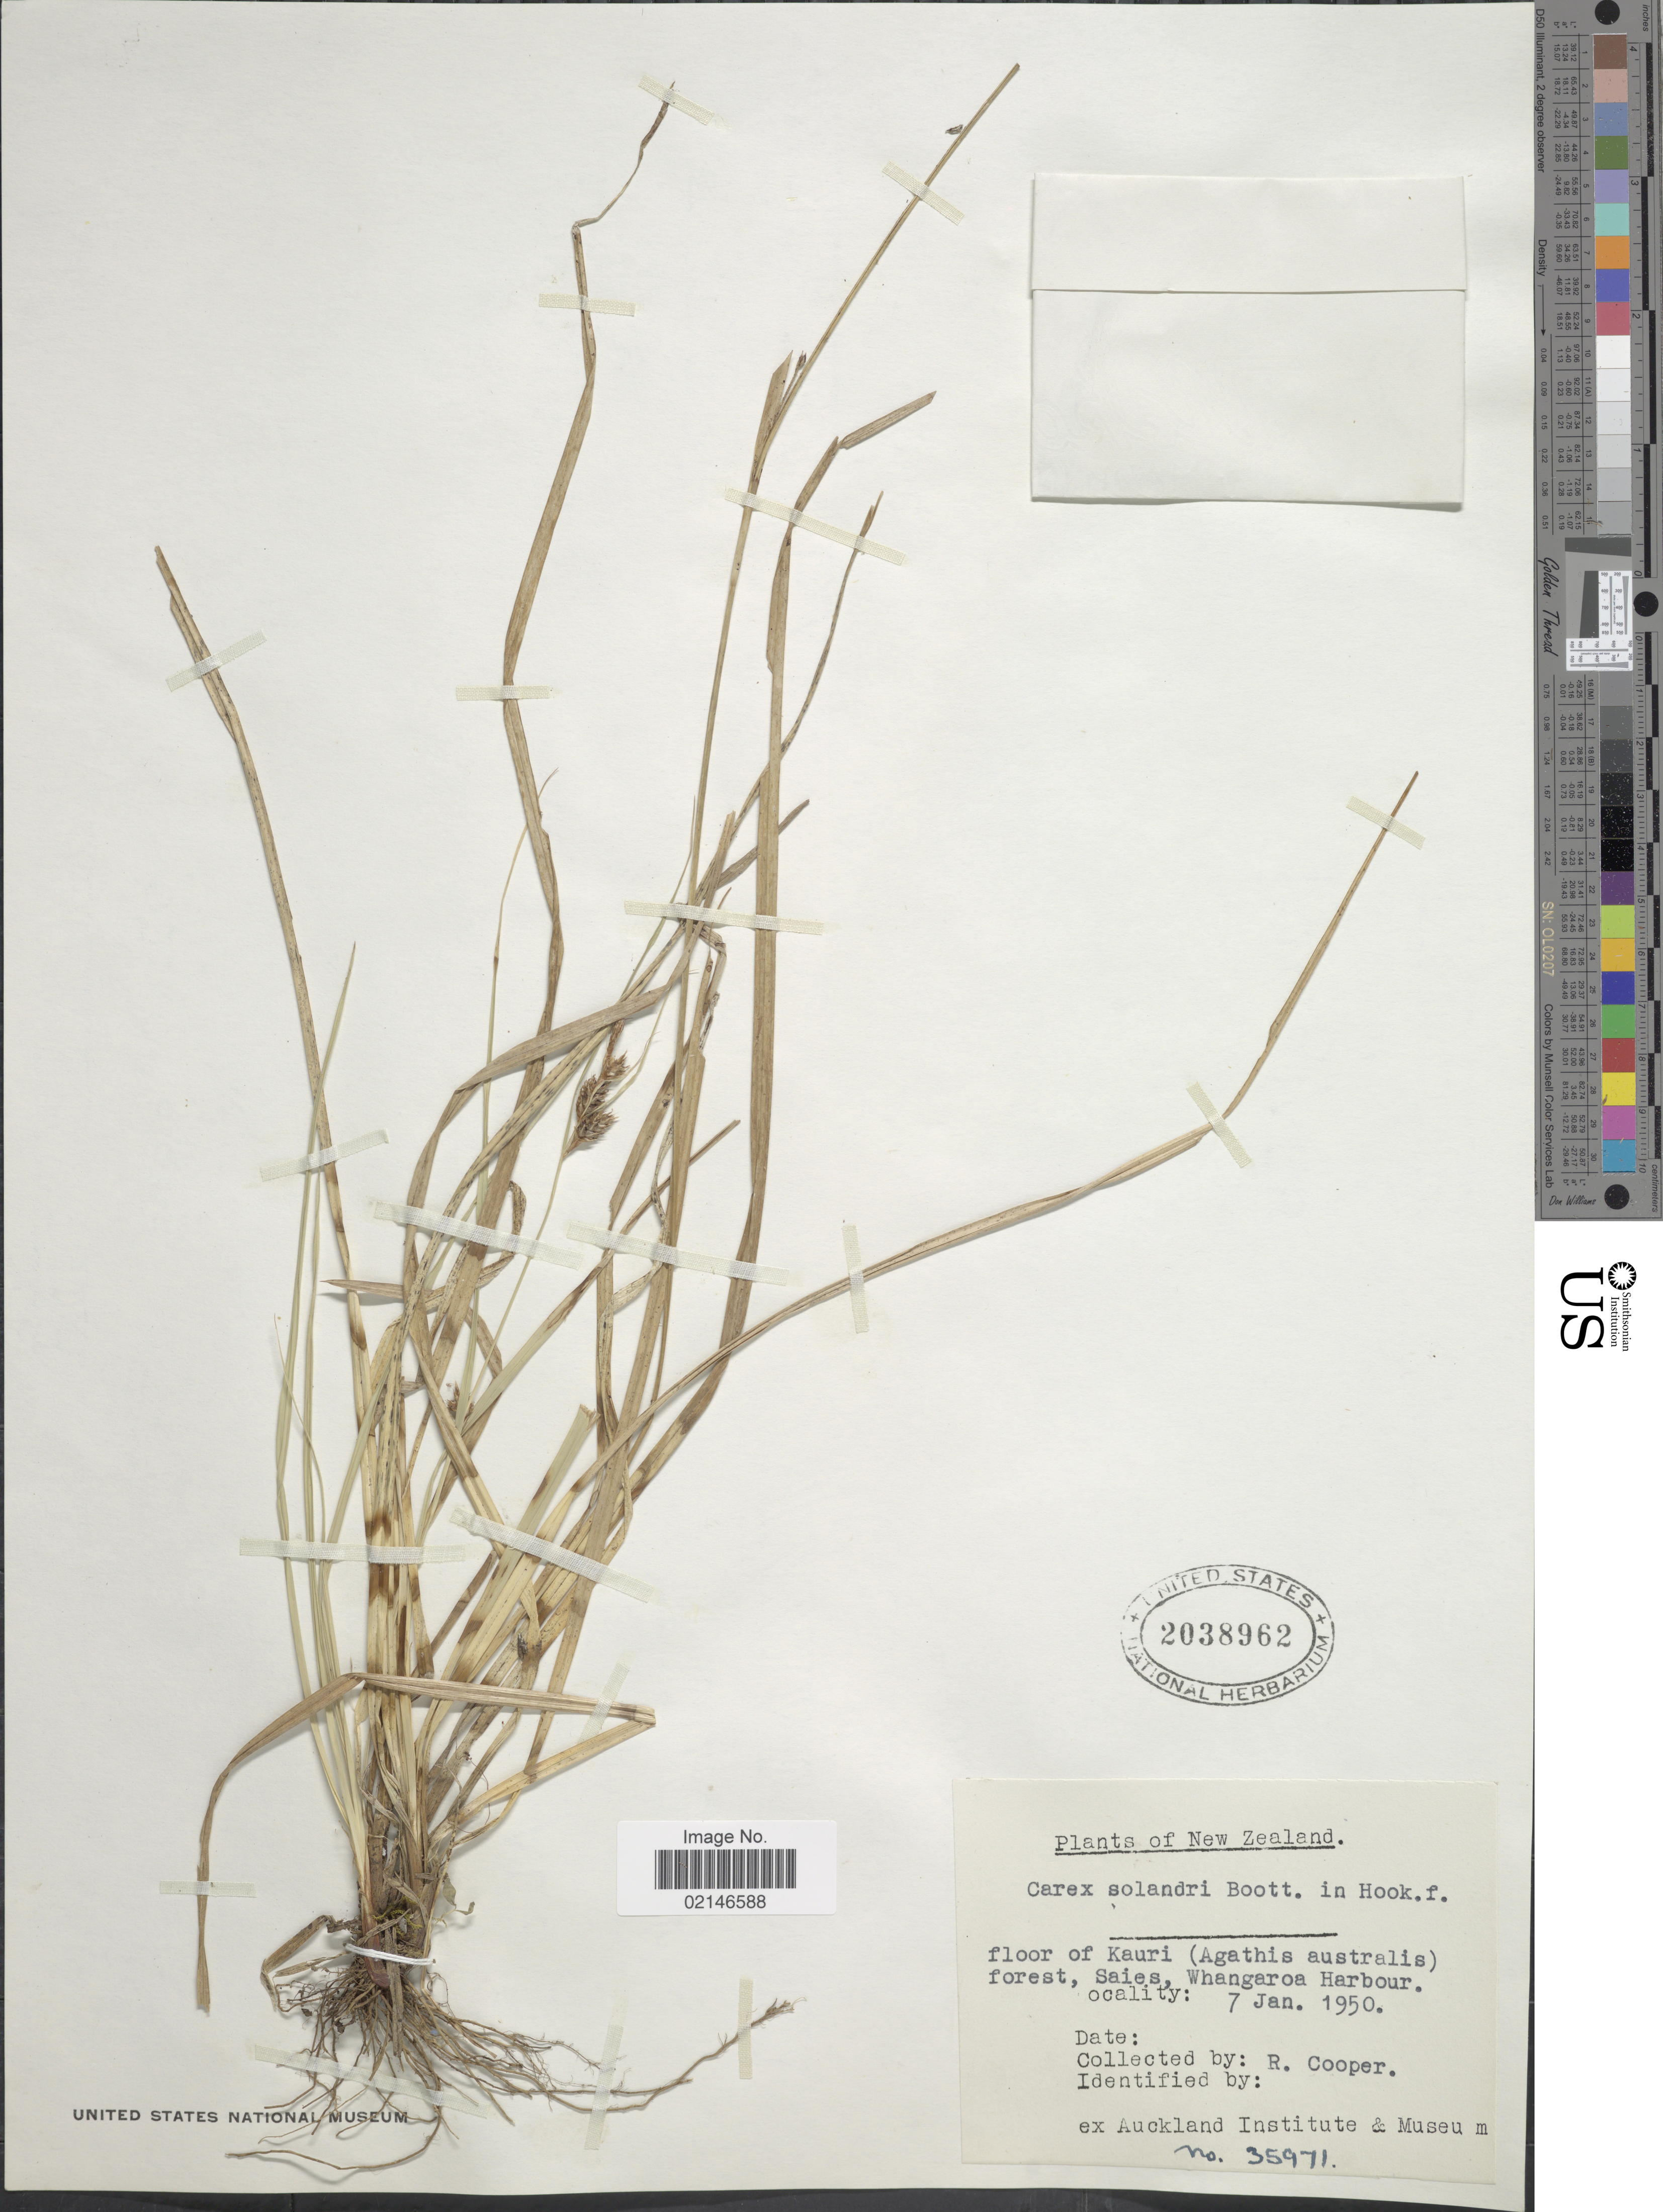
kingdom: Plantae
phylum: Tracheophyta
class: Liliopsida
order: Poales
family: Cyperaceae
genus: Carex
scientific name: Carex solandri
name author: Boott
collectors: R. Cooper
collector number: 35971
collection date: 1950-01-07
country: New Zealand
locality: Floor of Kauri (Agathis australis) forest, Saies, Whangaroa Harbour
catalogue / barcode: US 2038962